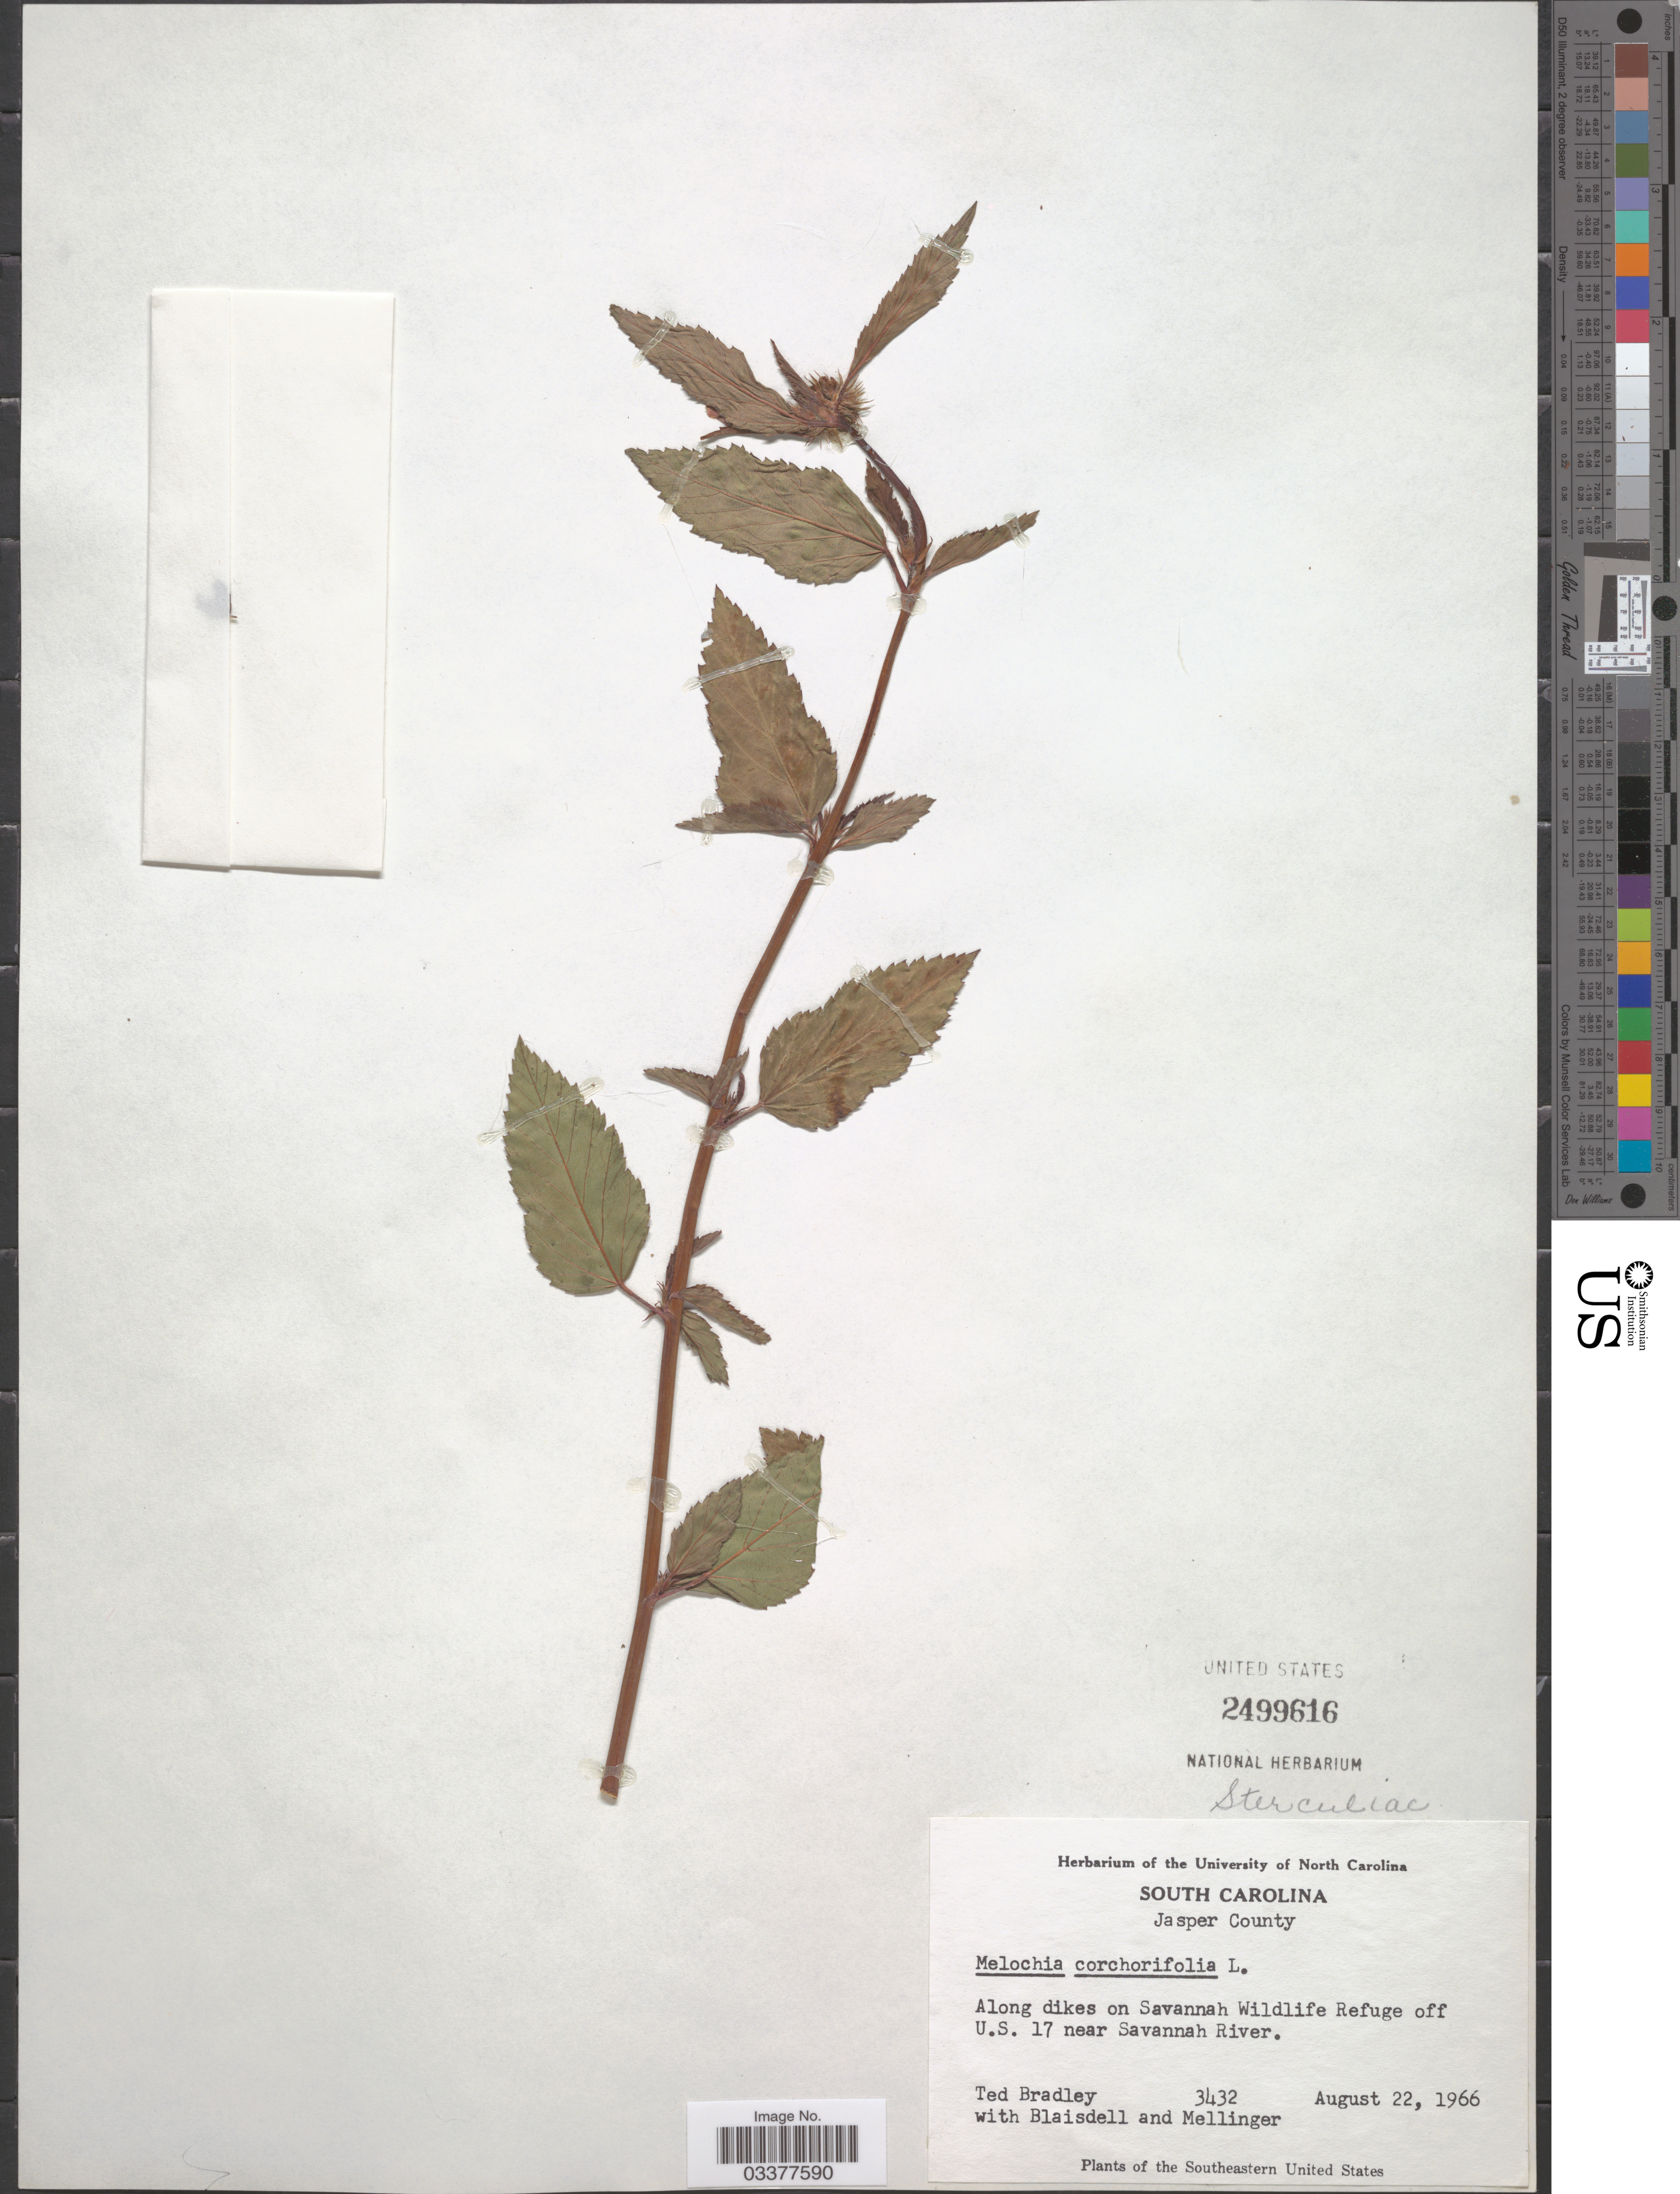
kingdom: Plantae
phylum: Tracheophyta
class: Magnoliopsida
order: Malvales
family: Malvaceae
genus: Melochia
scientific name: Melochia corchorifolia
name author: L.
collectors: T. Bradley, Blaisdell & M. Mellinger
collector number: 3432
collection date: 1966-08-22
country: United States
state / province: South Carolina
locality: Jasper County. Along dikes on Savannah Wildlife Refuge off U.S. 17 near Savannah River.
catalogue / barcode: US 2499616